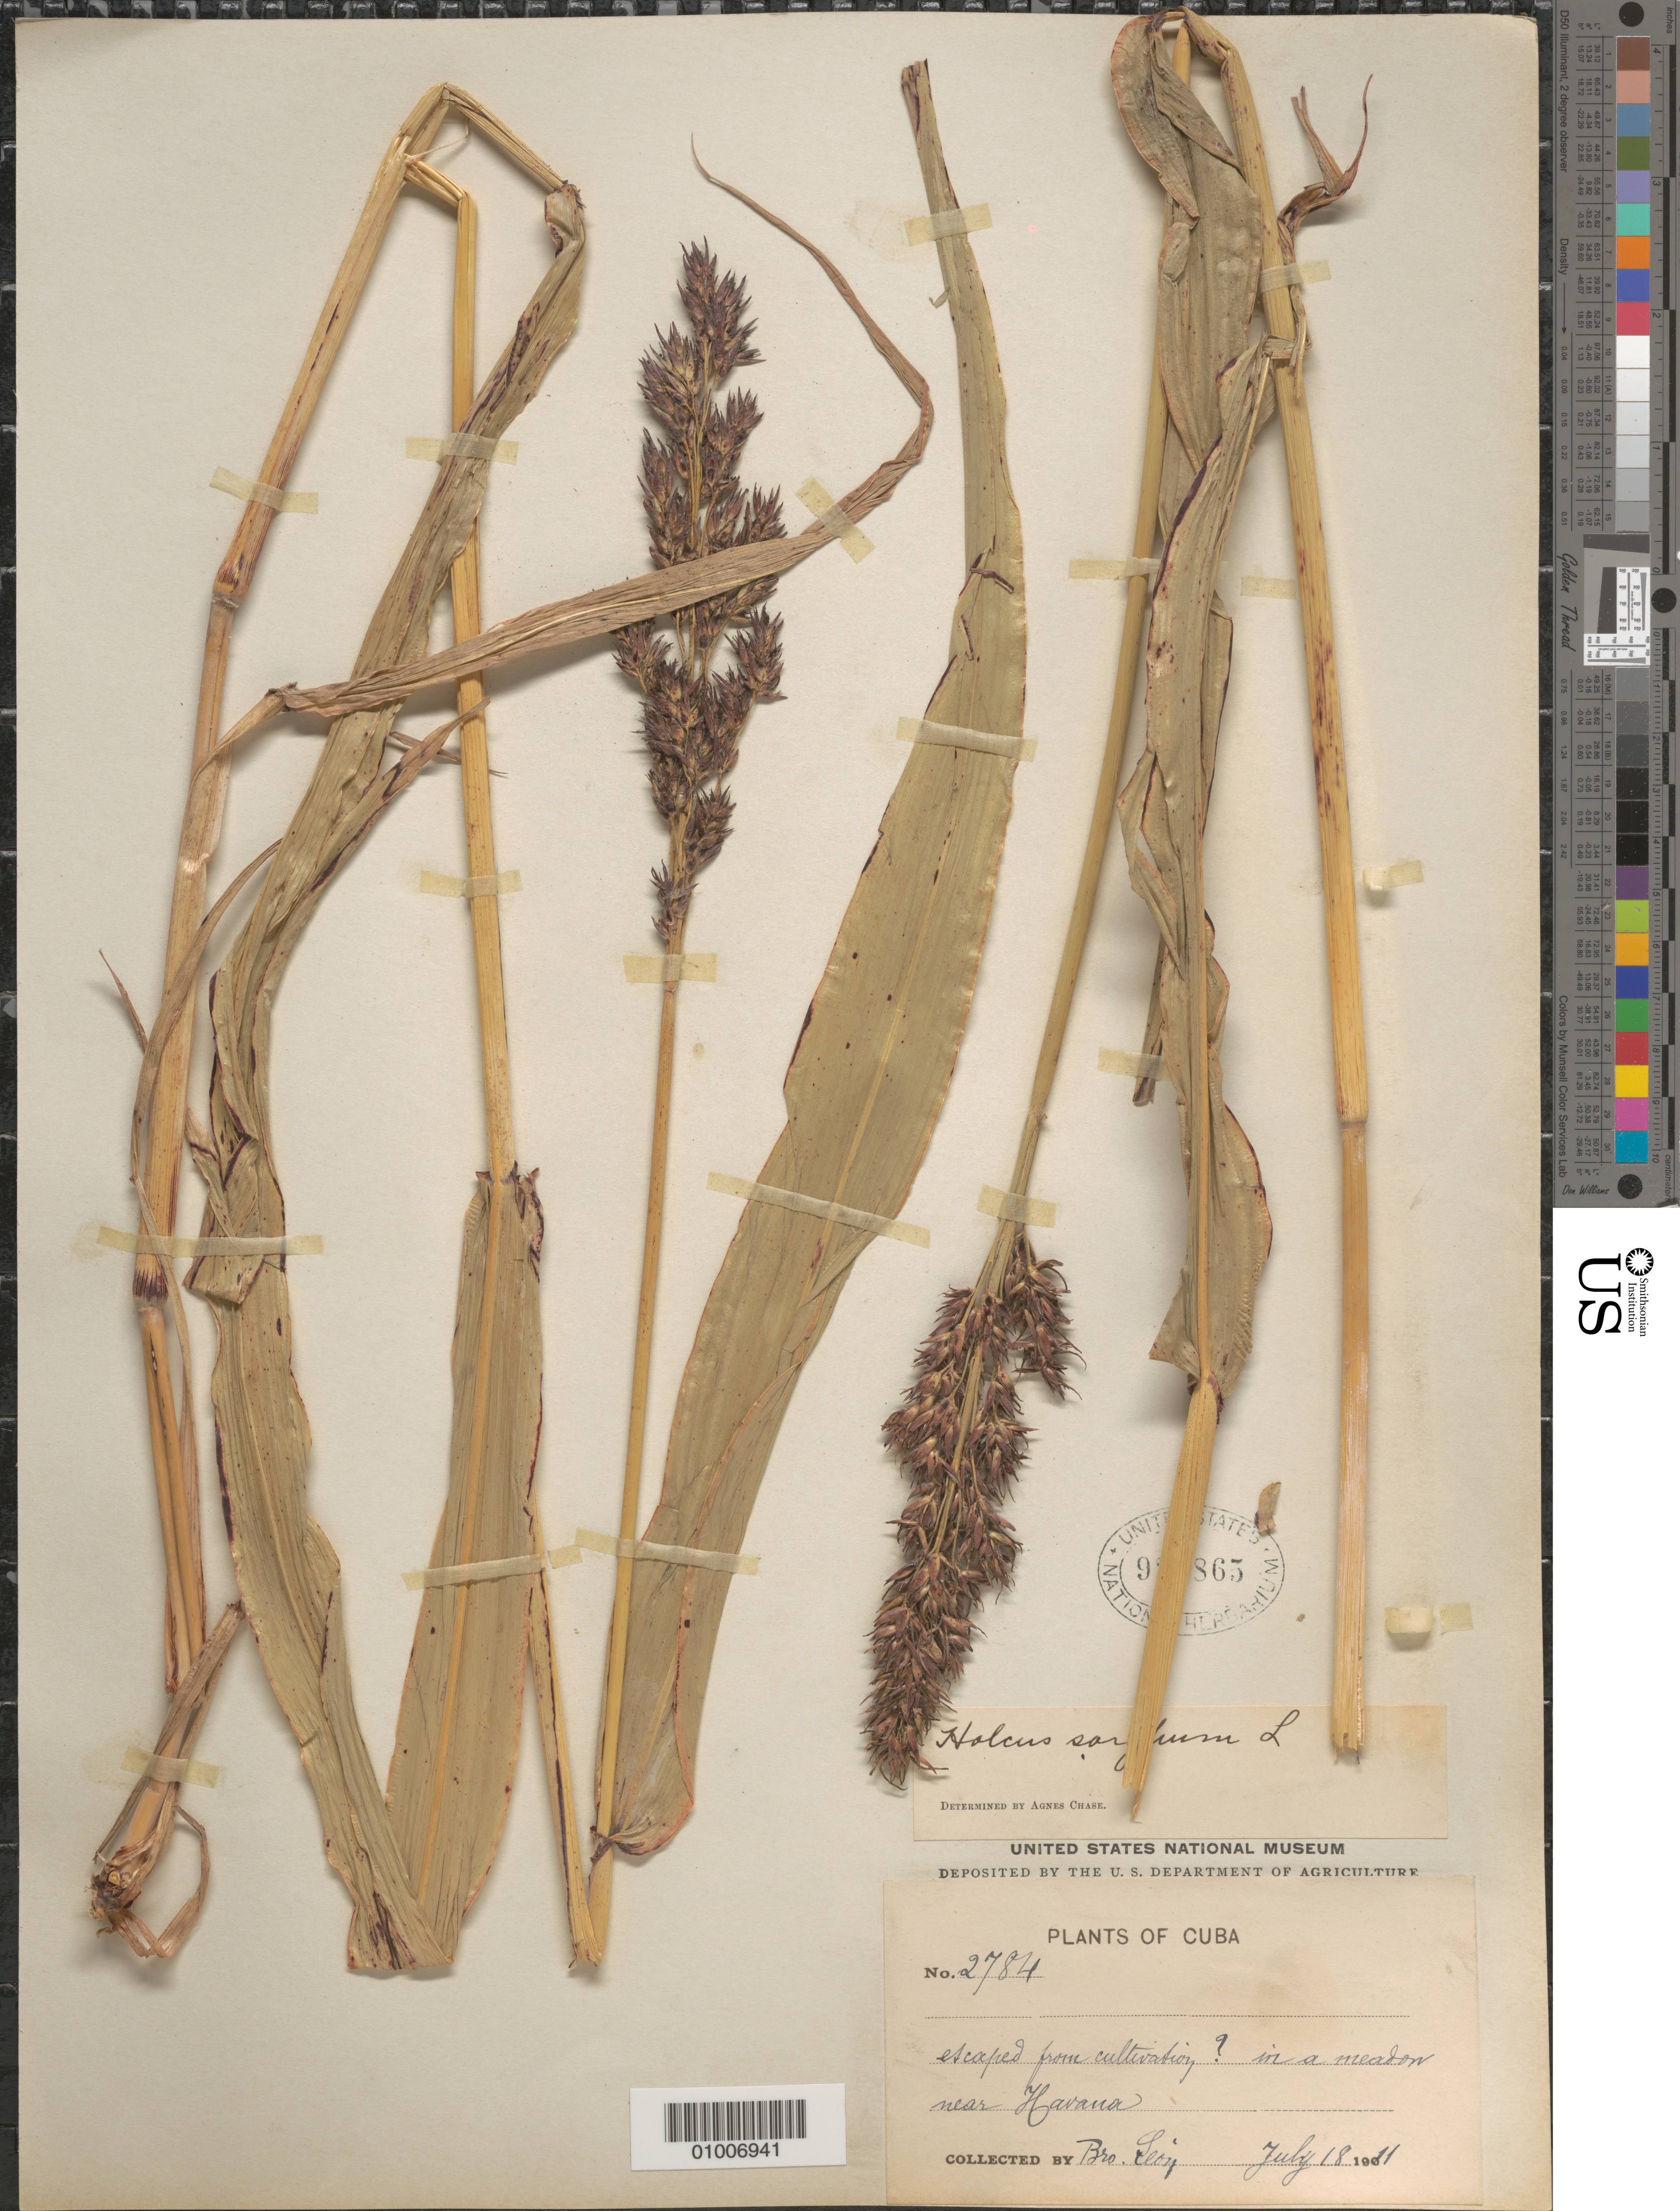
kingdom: Plantae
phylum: Tracheophyta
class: Liliopsida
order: Poales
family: Poaceae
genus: Sorghum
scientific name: Sorghum bicolor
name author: (L.) Moench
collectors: Bro. León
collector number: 2784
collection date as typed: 18 Jul 1911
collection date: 1911-07-18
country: Cuba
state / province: La Habana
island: Cuba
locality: in a meadow near Havana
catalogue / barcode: US 925865